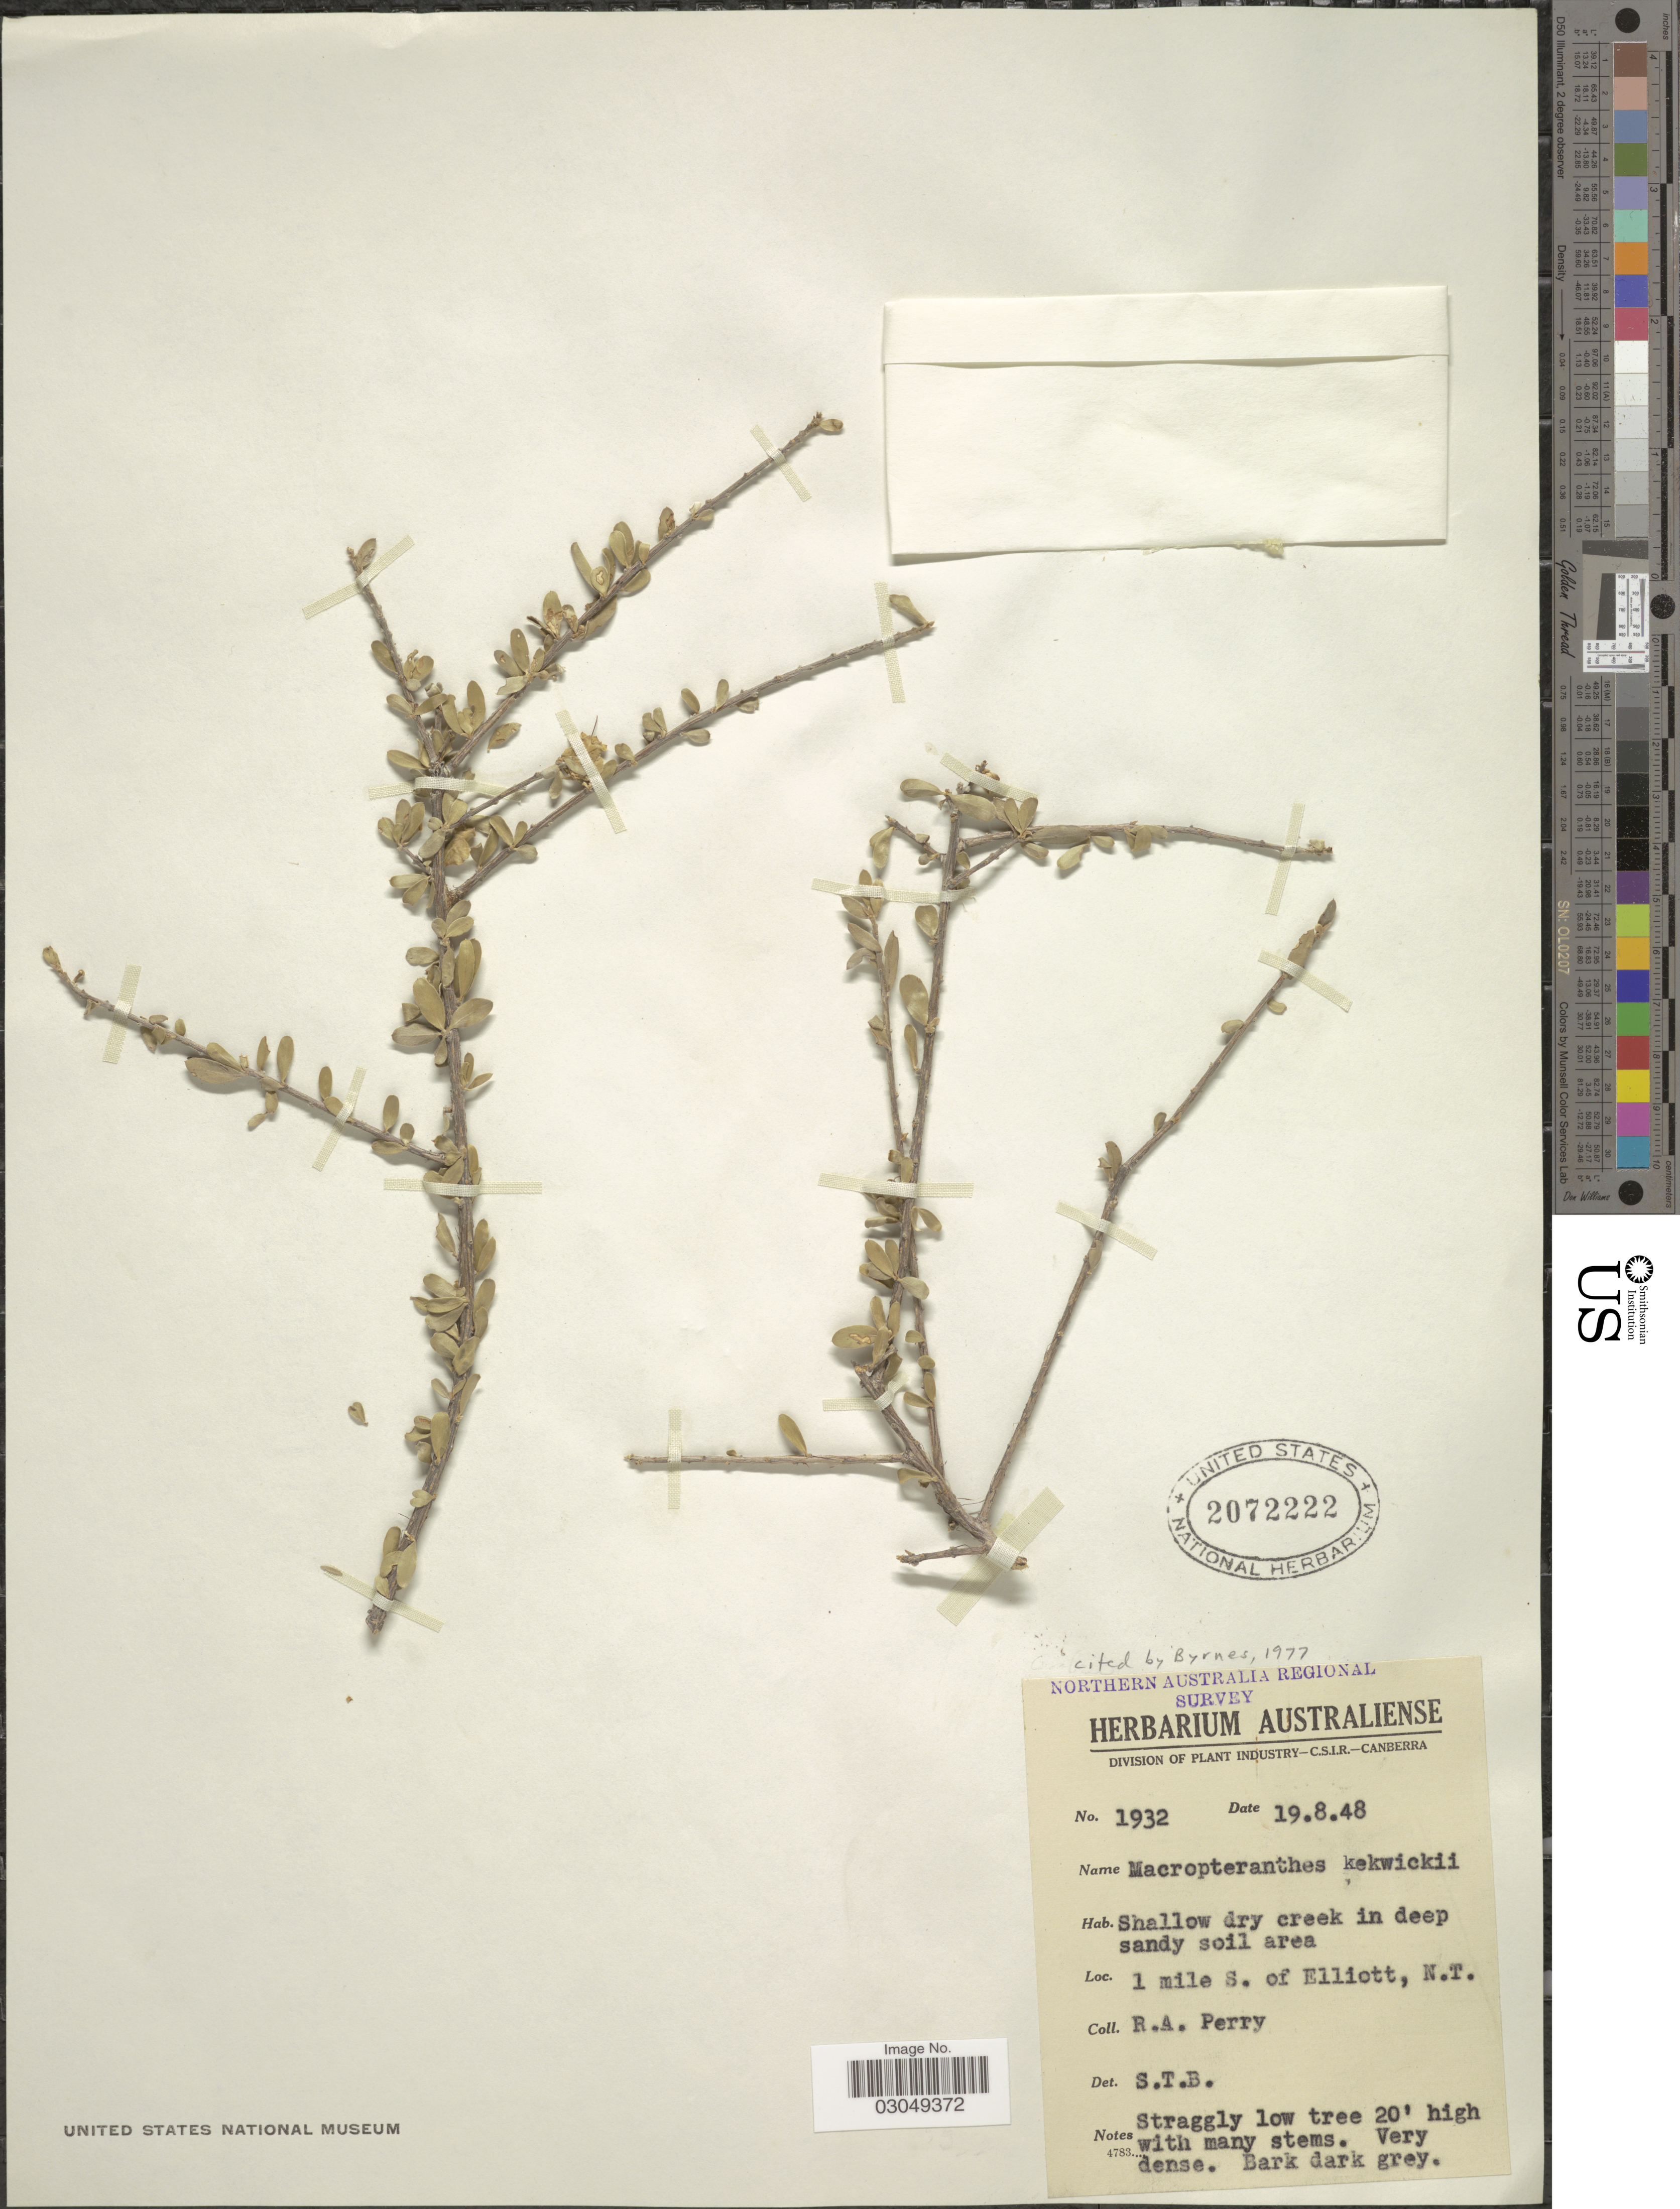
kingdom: Plantae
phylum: Tracheophyta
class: Magnoliopsida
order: Myrtales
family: Combretaceae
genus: Macropteranthes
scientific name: Macropteranthes kekwickii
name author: F. Muell.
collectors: Perry, R. A.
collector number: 1932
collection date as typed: Transcribed d/m/y: 19/8/48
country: Australia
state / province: Northern Territory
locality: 1 mile S. of Elliott.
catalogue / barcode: US 2072222